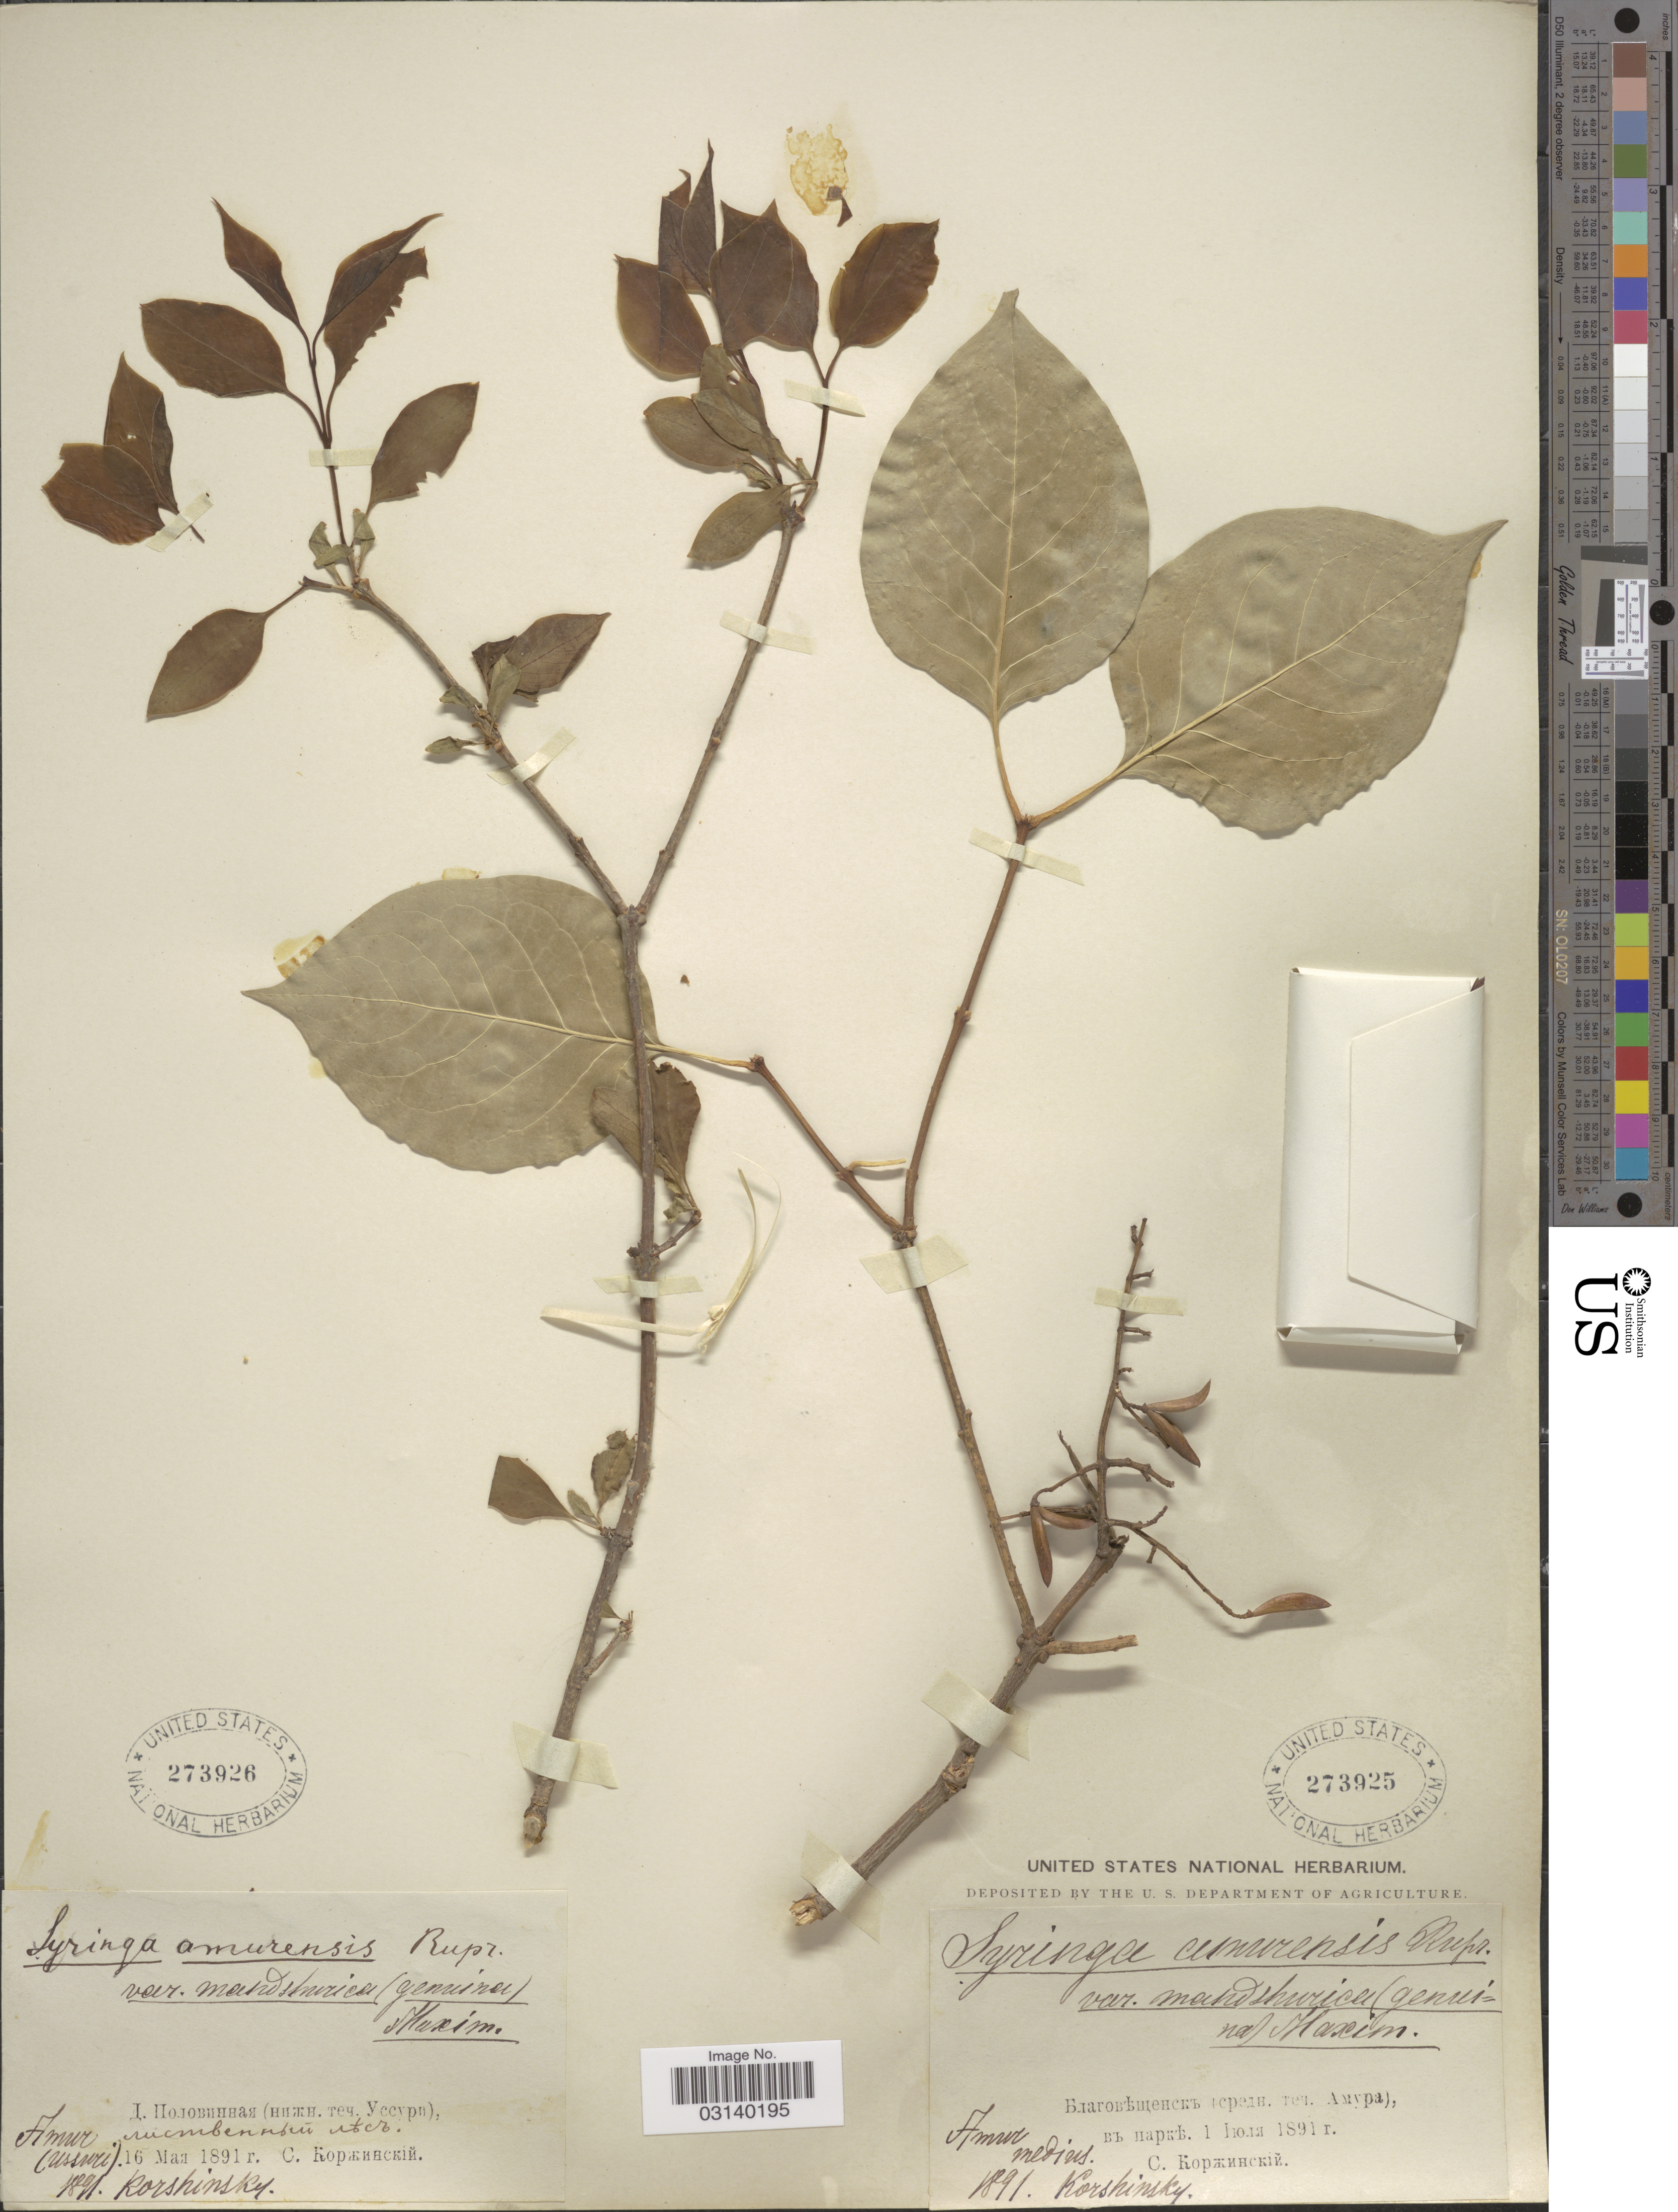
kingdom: Plantae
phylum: Tracheophyta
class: Magnoliopsida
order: Lamiales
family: Oleaceae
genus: Syringa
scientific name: Syringa amurensis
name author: Rupr.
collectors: Korshinsky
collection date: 1891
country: Russian Federation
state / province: Amur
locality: Amur medius.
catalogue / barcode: US 273925